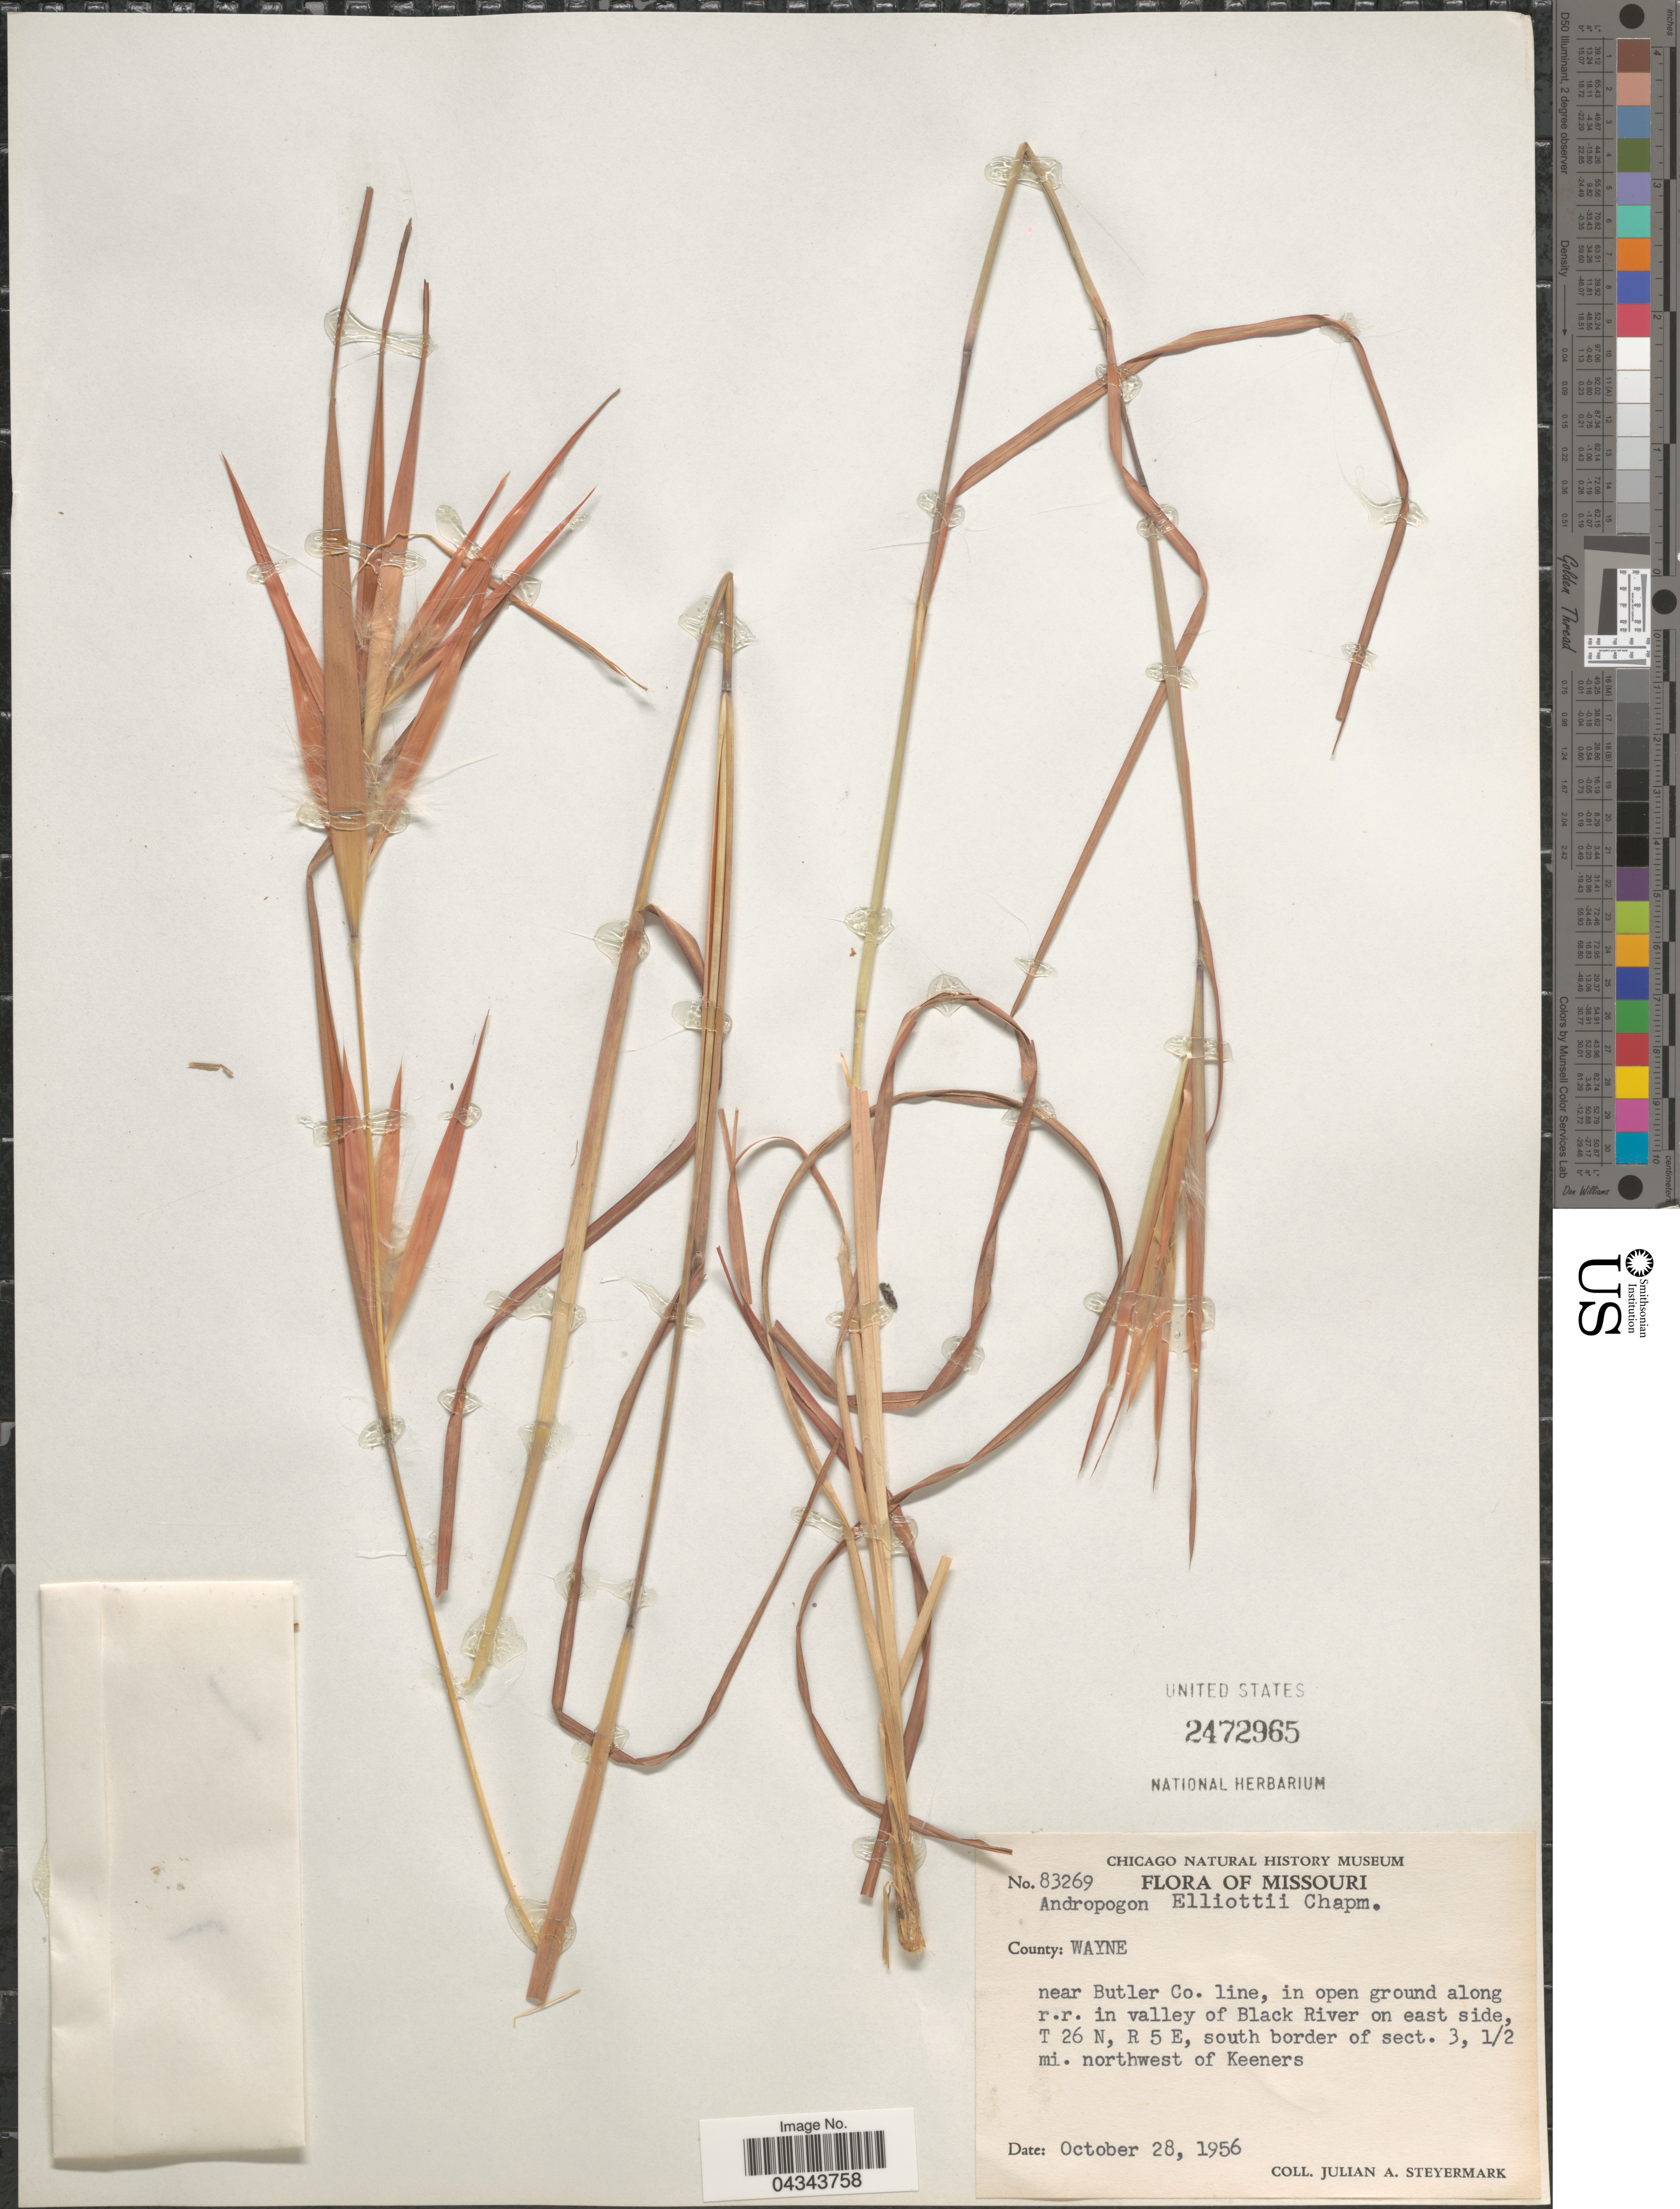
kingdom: Plantae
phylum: Tracheophyta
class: Liliopsida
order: Poales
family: Poaceae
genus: Andropogon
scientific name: Andropogon ternarius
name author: Michx.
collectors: J. Steyermark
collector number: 83269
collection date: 1956-10-28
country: United States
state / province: Missouri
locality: County: Wayne. Near Butler Co. line, in open ground along r.r. in valley of Black River on east side, T 26 N, R 5 E, south border of sect. 3, 1/2 mi. northwest of Keeners.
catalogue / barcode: US 2472965